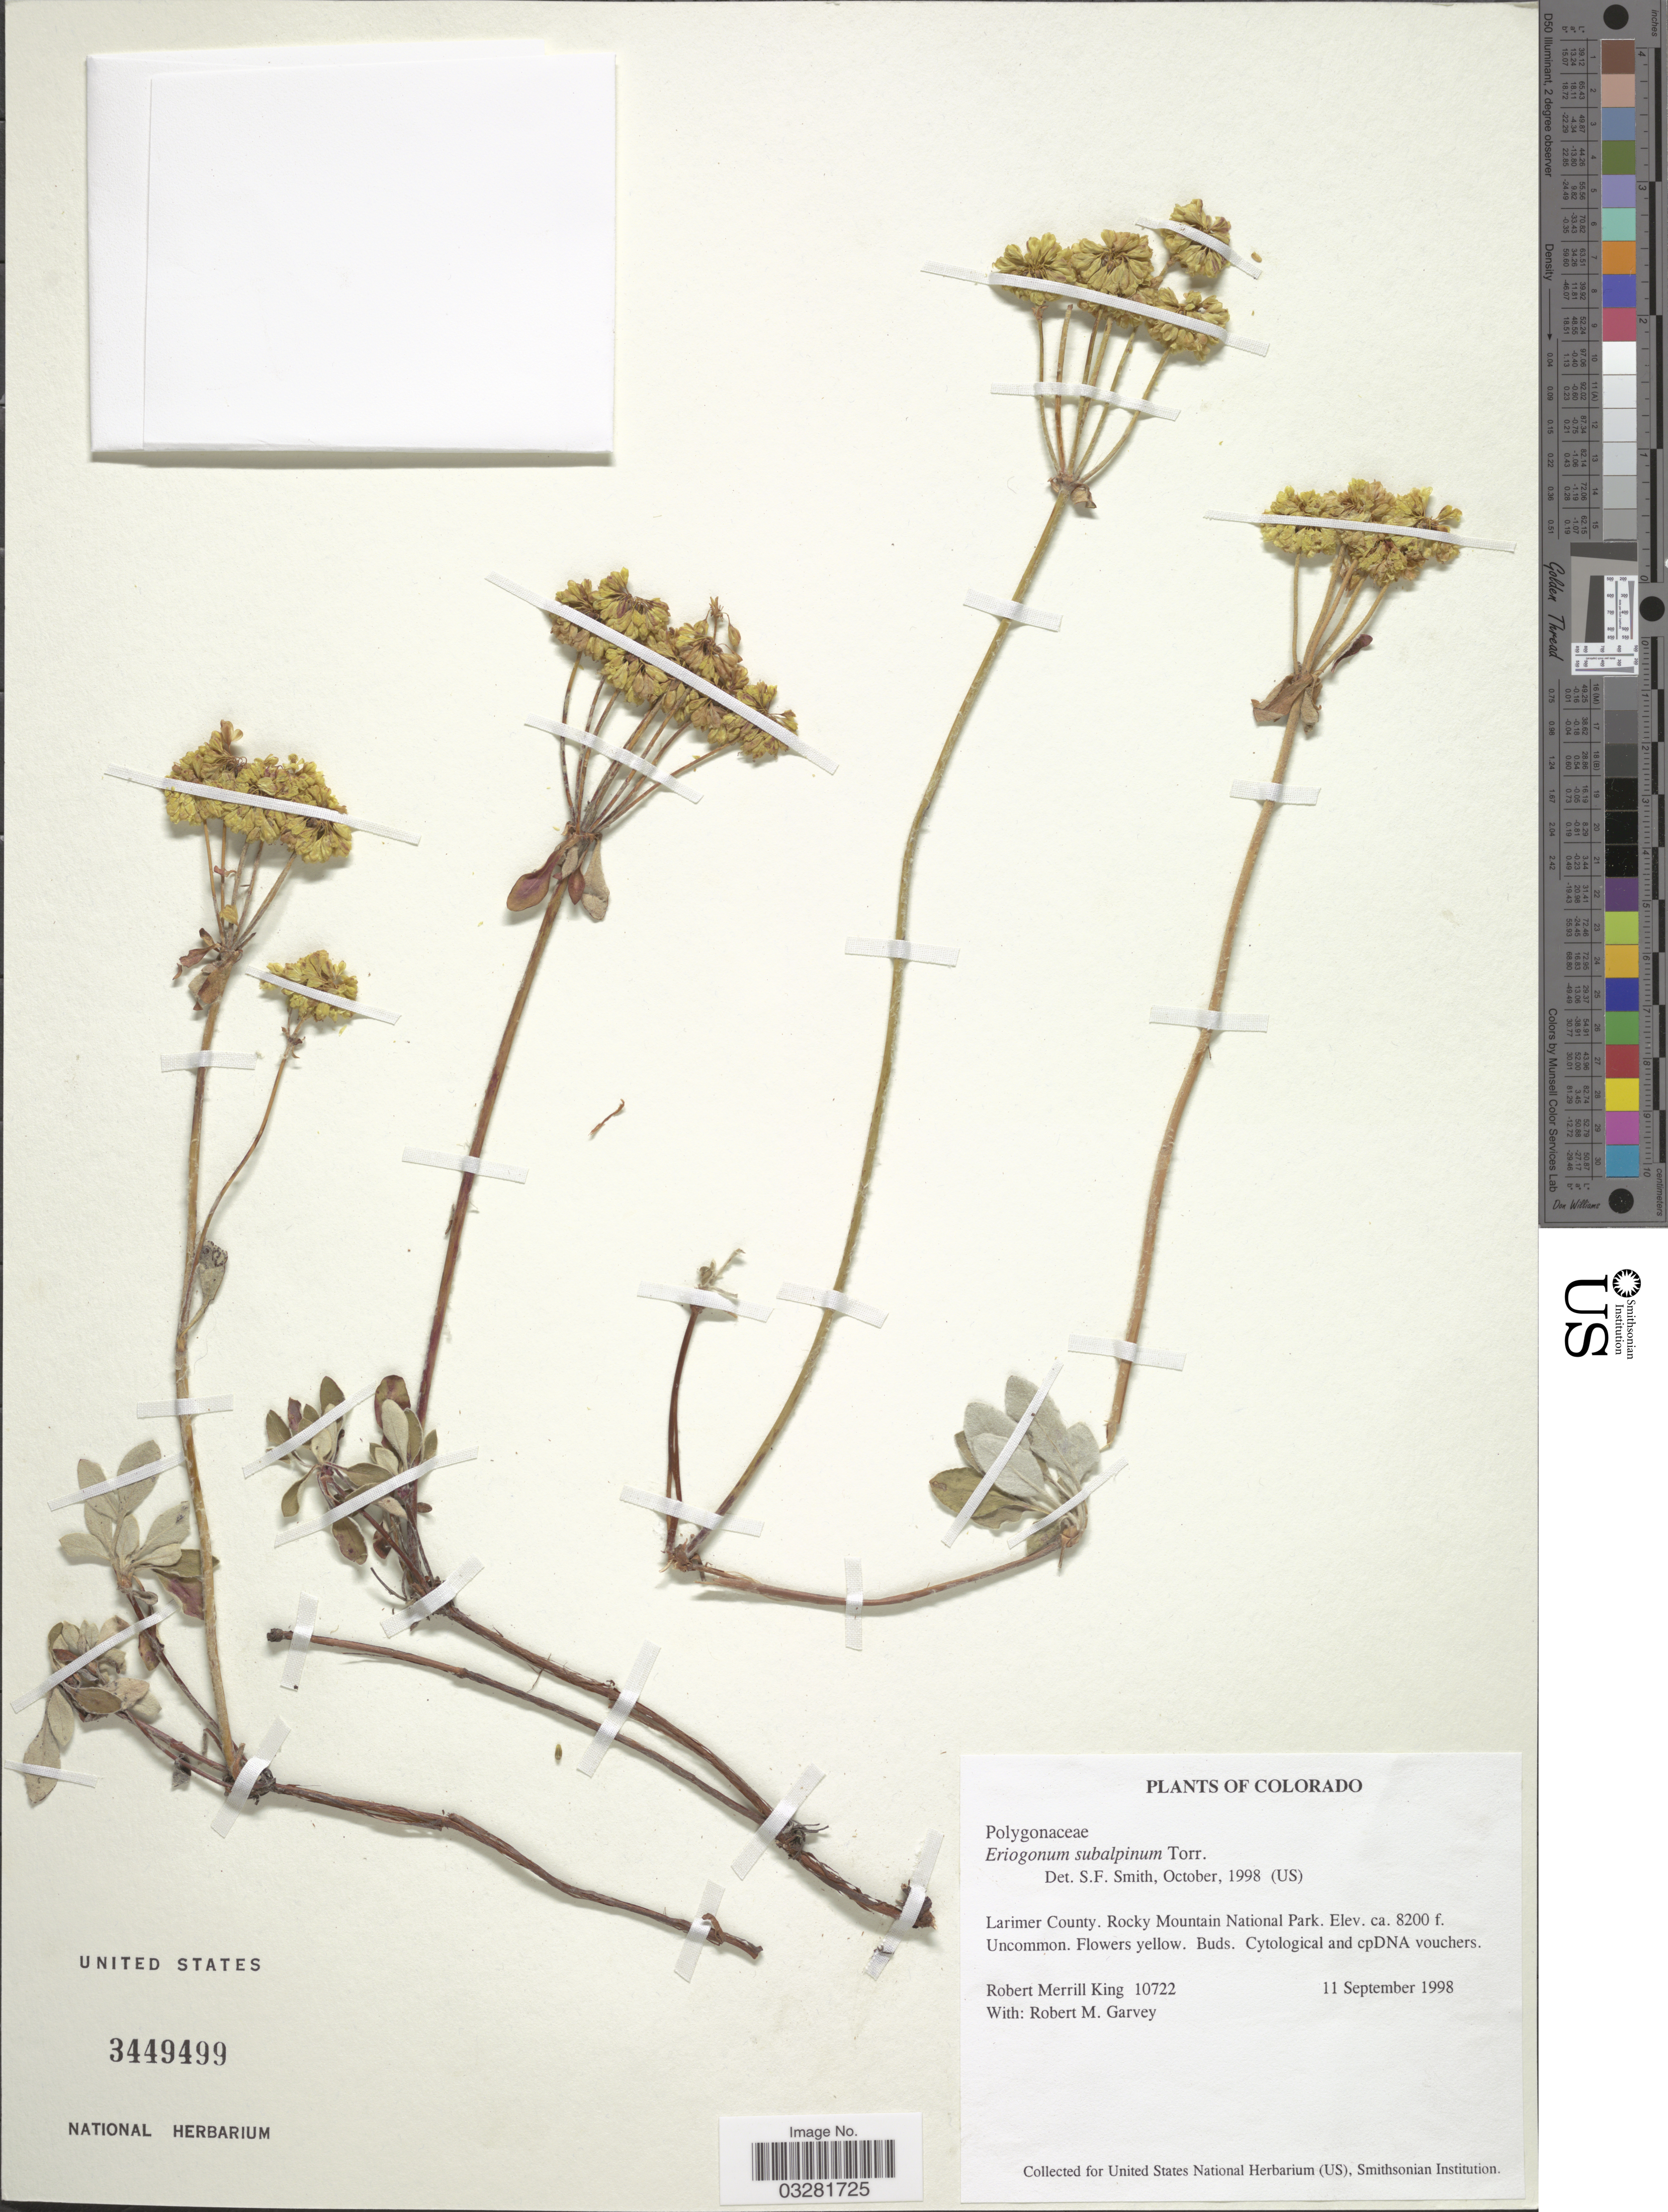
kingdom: Plantae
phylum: Tracheophyta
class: Magnoliopsida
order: Caryophyllales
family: Polygonaceae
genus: Eriogonum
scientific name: Eriogonum umbellatum var. subalpinum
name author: M.E. Jones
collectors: R. M. King & R. Garvey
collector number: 10722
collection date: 1998-09-11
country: United States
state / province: Colorado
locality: Larimer County. Rocky Mountain National Park.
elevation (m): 2499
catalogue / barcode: US 3449499